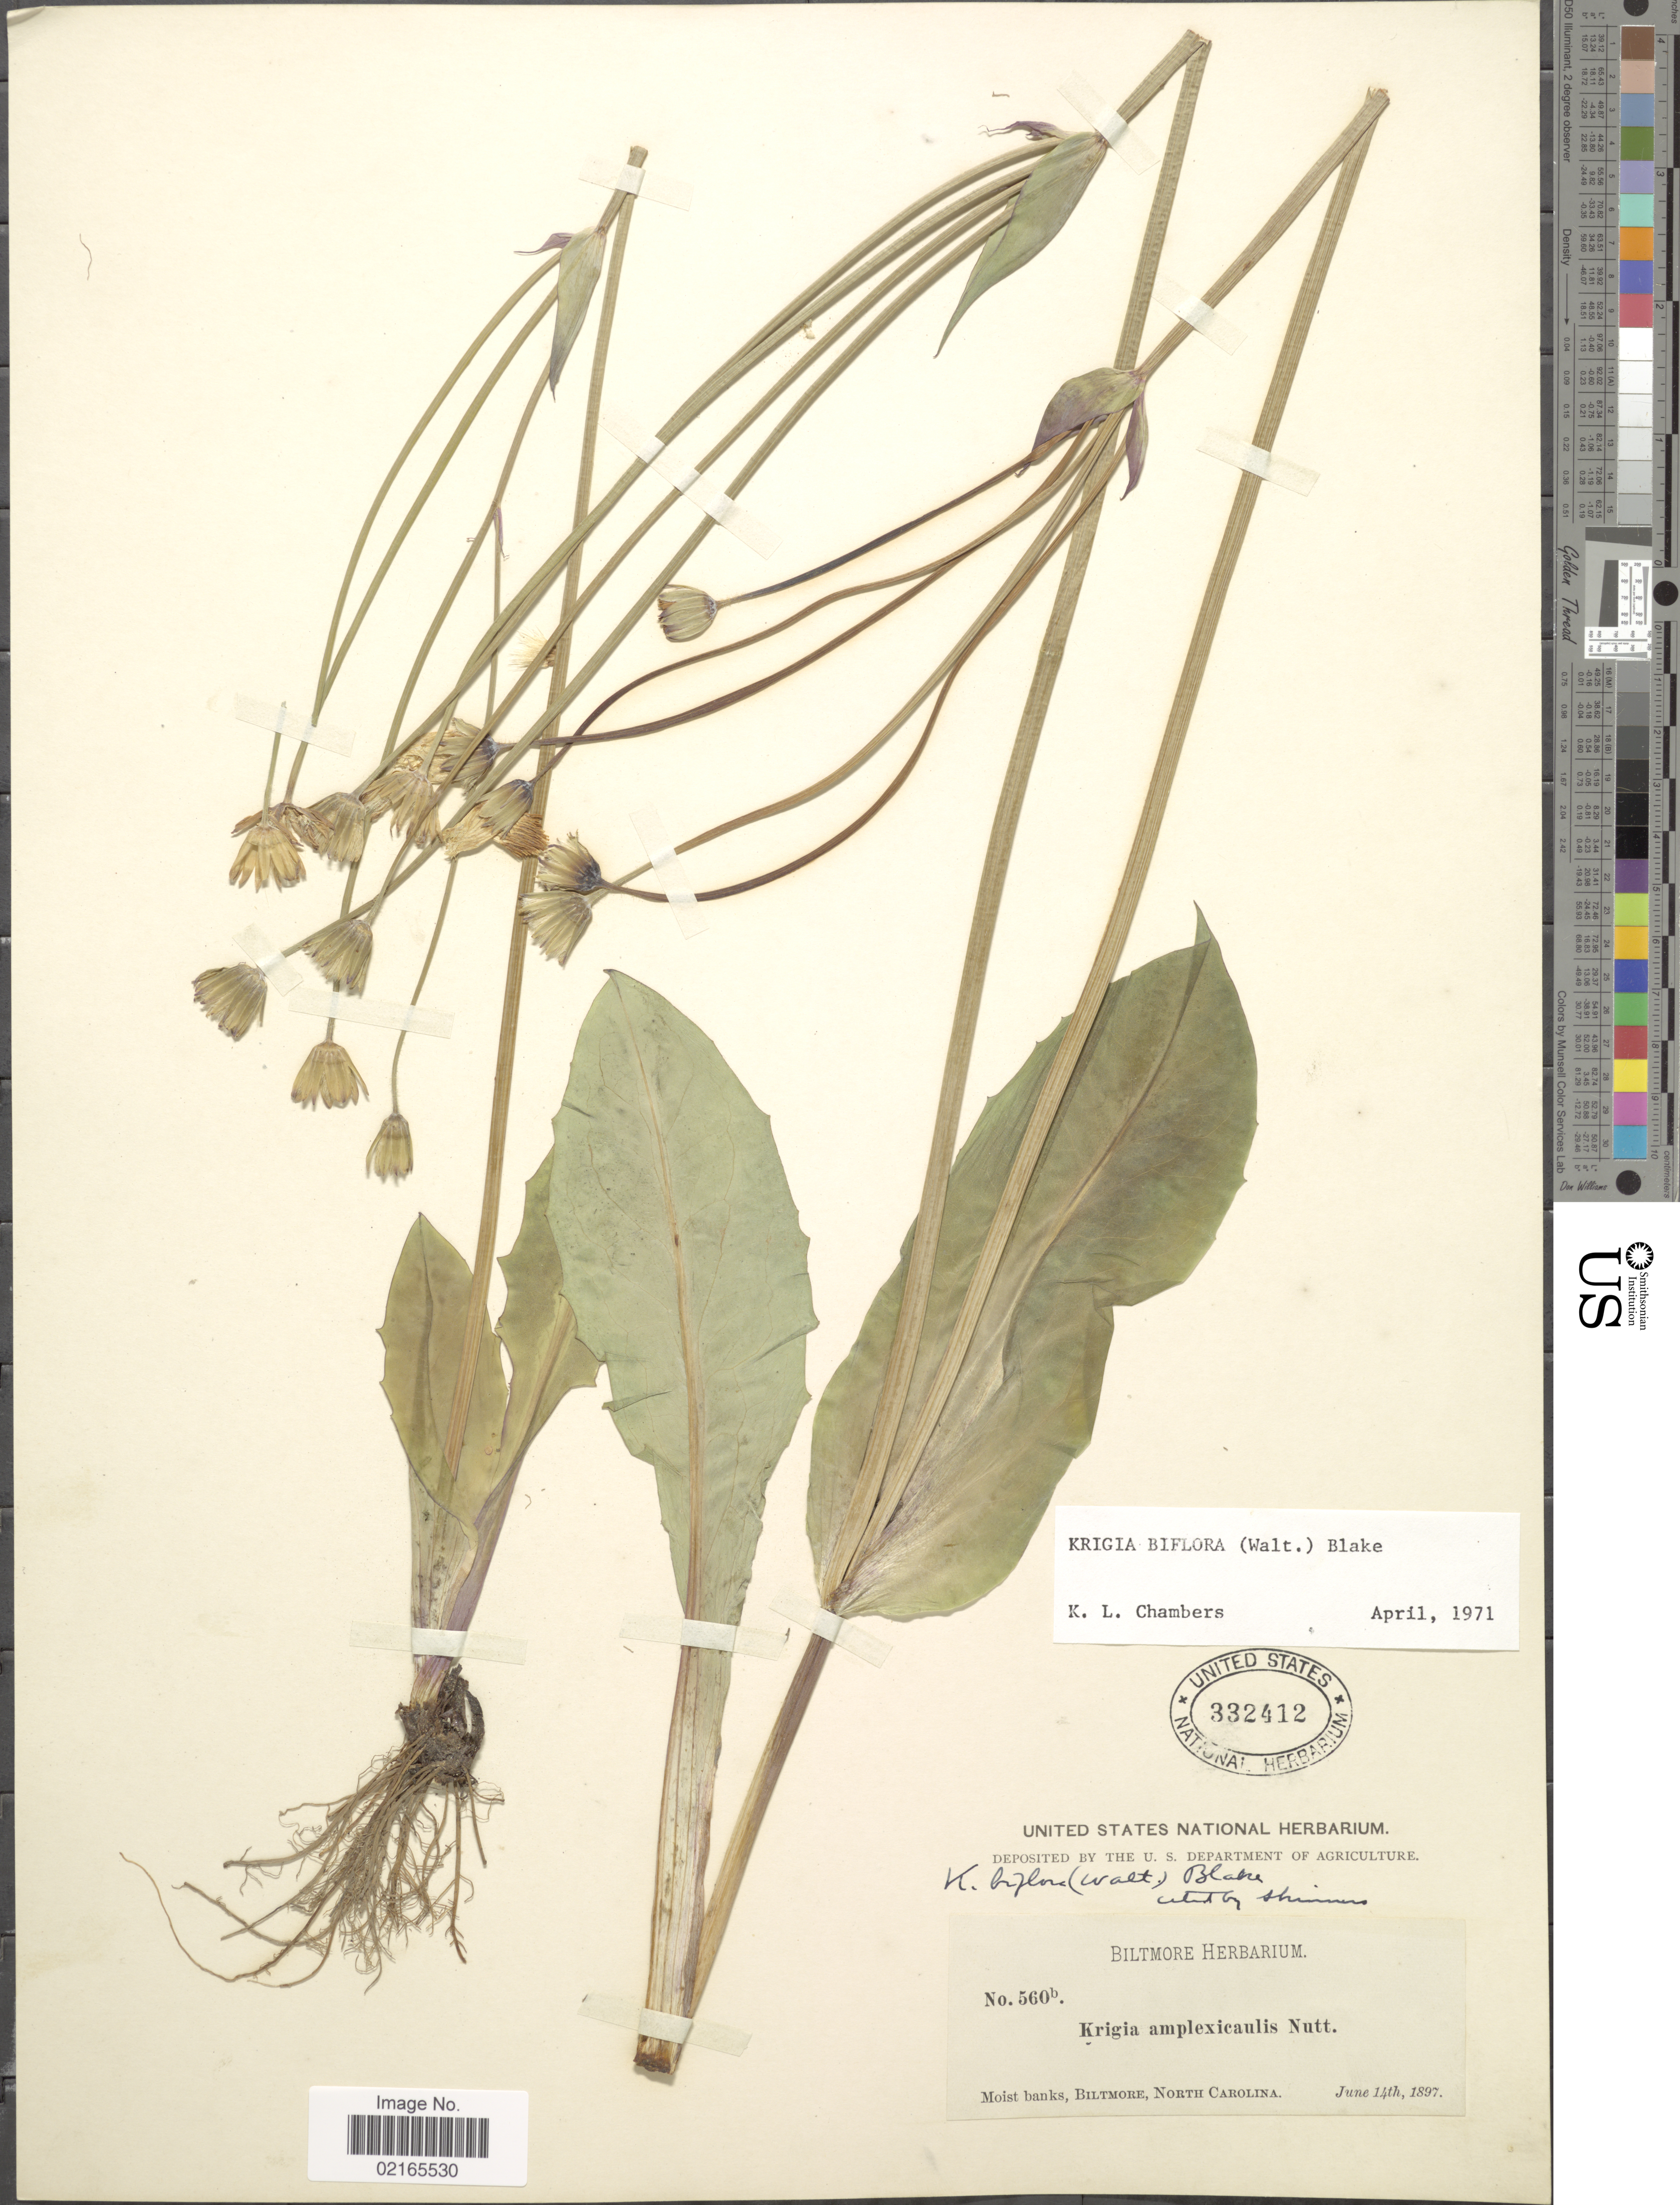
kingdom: Plantae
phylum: Tracheophyta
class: Magnoliopsida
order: Asterales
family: Asteraceae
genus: Krigia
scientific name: Krigia biflora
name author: (Walter) S.F. Blake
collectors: ex herb. Biltmore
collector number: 560b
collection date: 1897-06-14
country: United States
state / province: North Carolina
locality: Moist banks, Biltmore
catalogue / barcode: US 332412